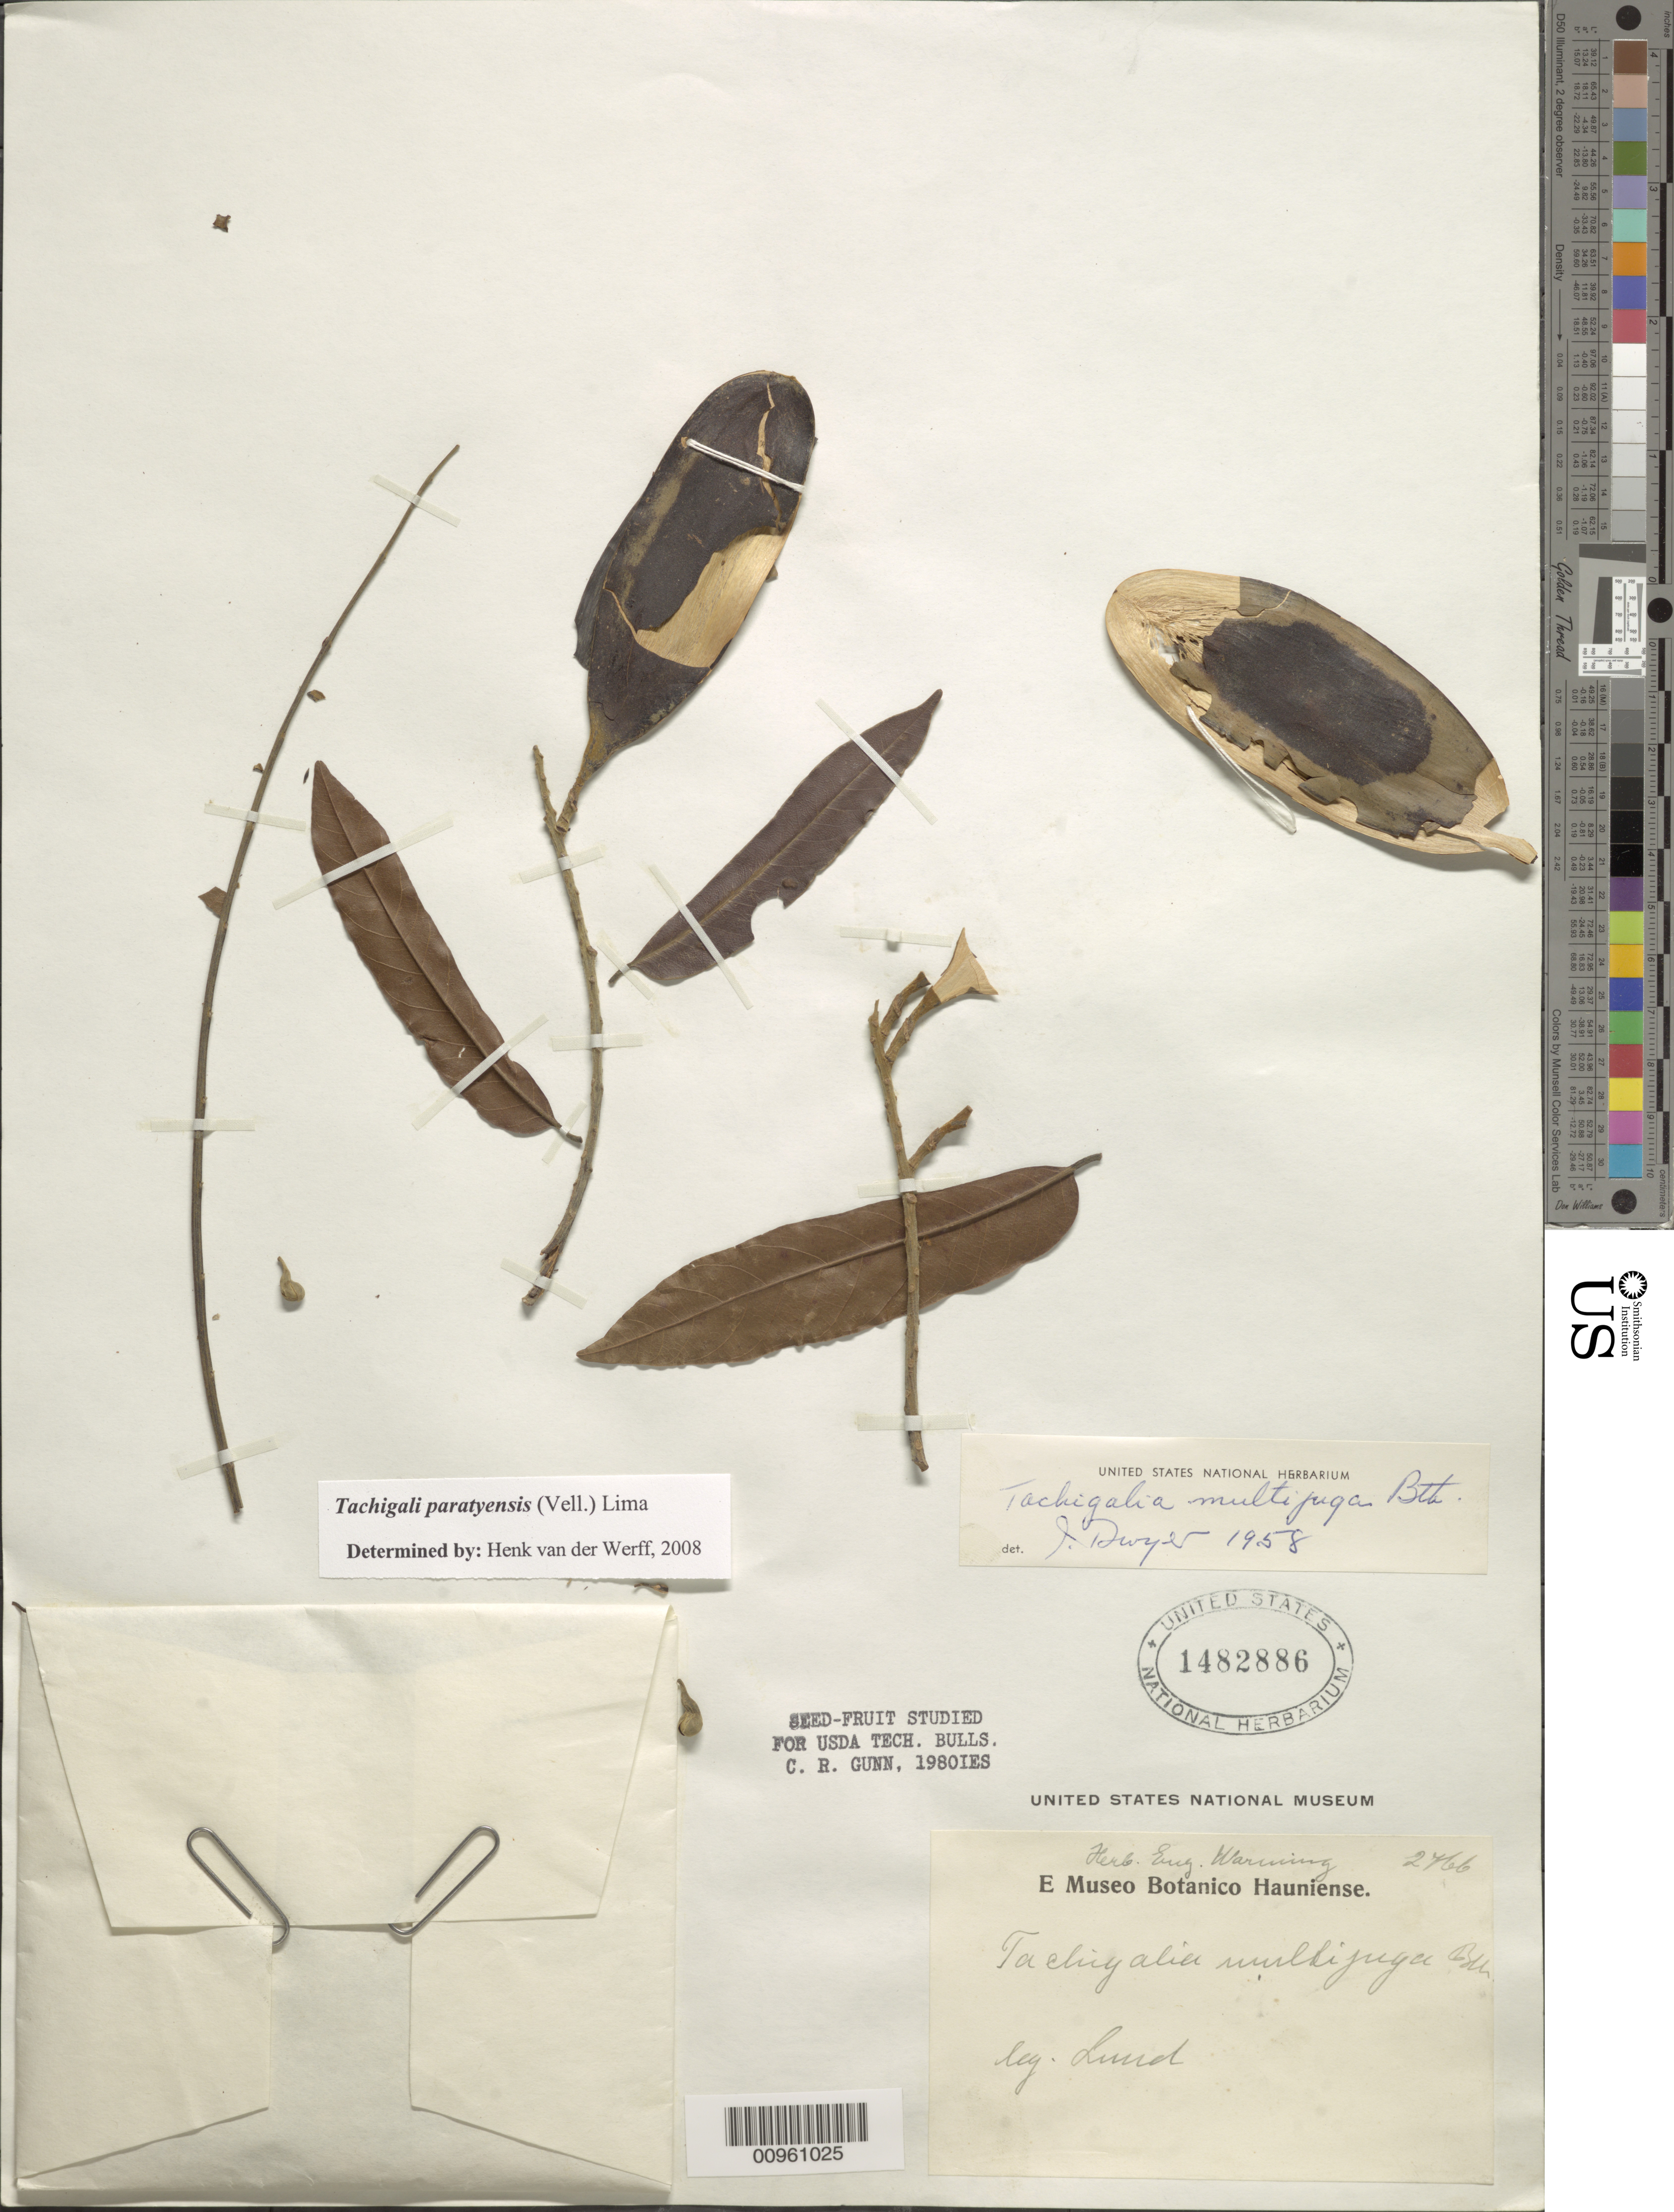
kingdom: Plantae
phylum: Tracheophyta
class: Magnoliopsida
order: Fabales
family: Fabaceae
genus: Tachigali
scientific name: Tachigali paratyensis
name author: (Vell.) H.C. Lima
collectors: ex herb. E. Warming & -- Lund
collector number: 2766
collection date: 1841/1924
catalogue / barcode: US 1482886